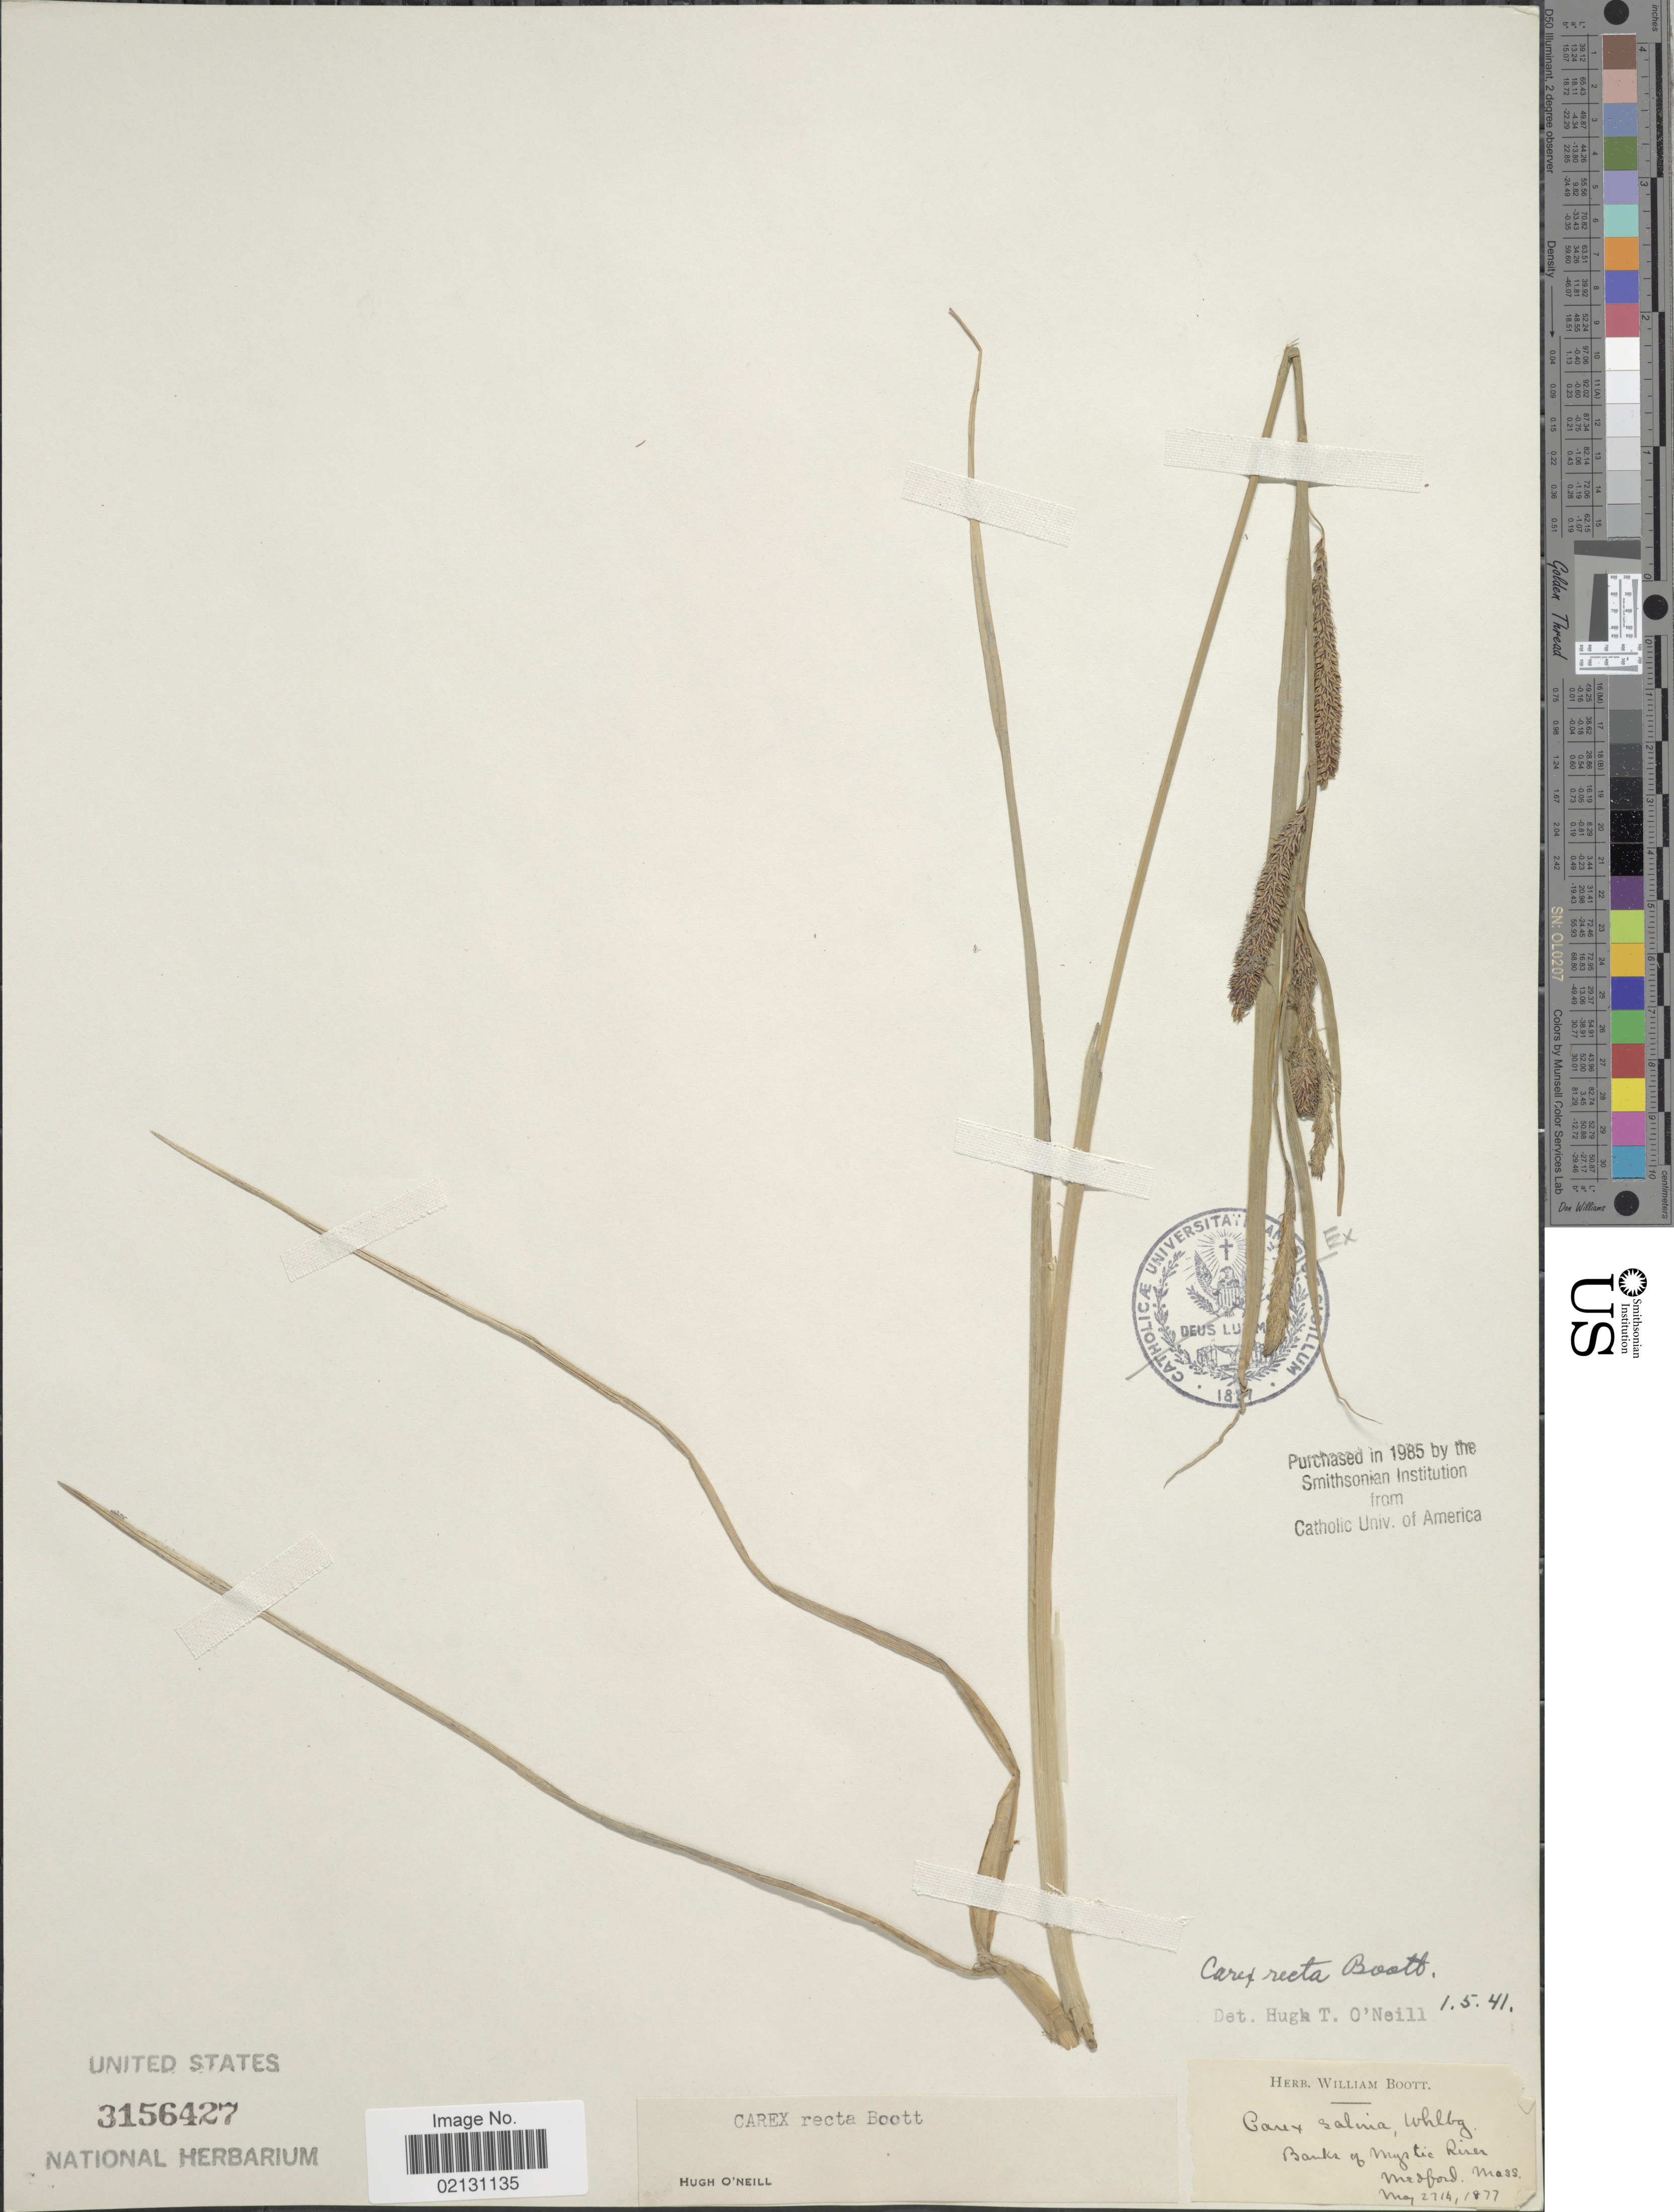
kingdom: Plantae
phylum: Tracheophyta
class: Liliopsida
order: Poales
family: Cyperaceae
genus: Carex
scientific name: Carex recta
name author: Boott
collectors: ex herb. William Boott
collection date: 1877-05-27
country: United States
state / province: Massachusetts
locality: Banks of Mystic River, Medford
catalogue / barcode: US 3156427